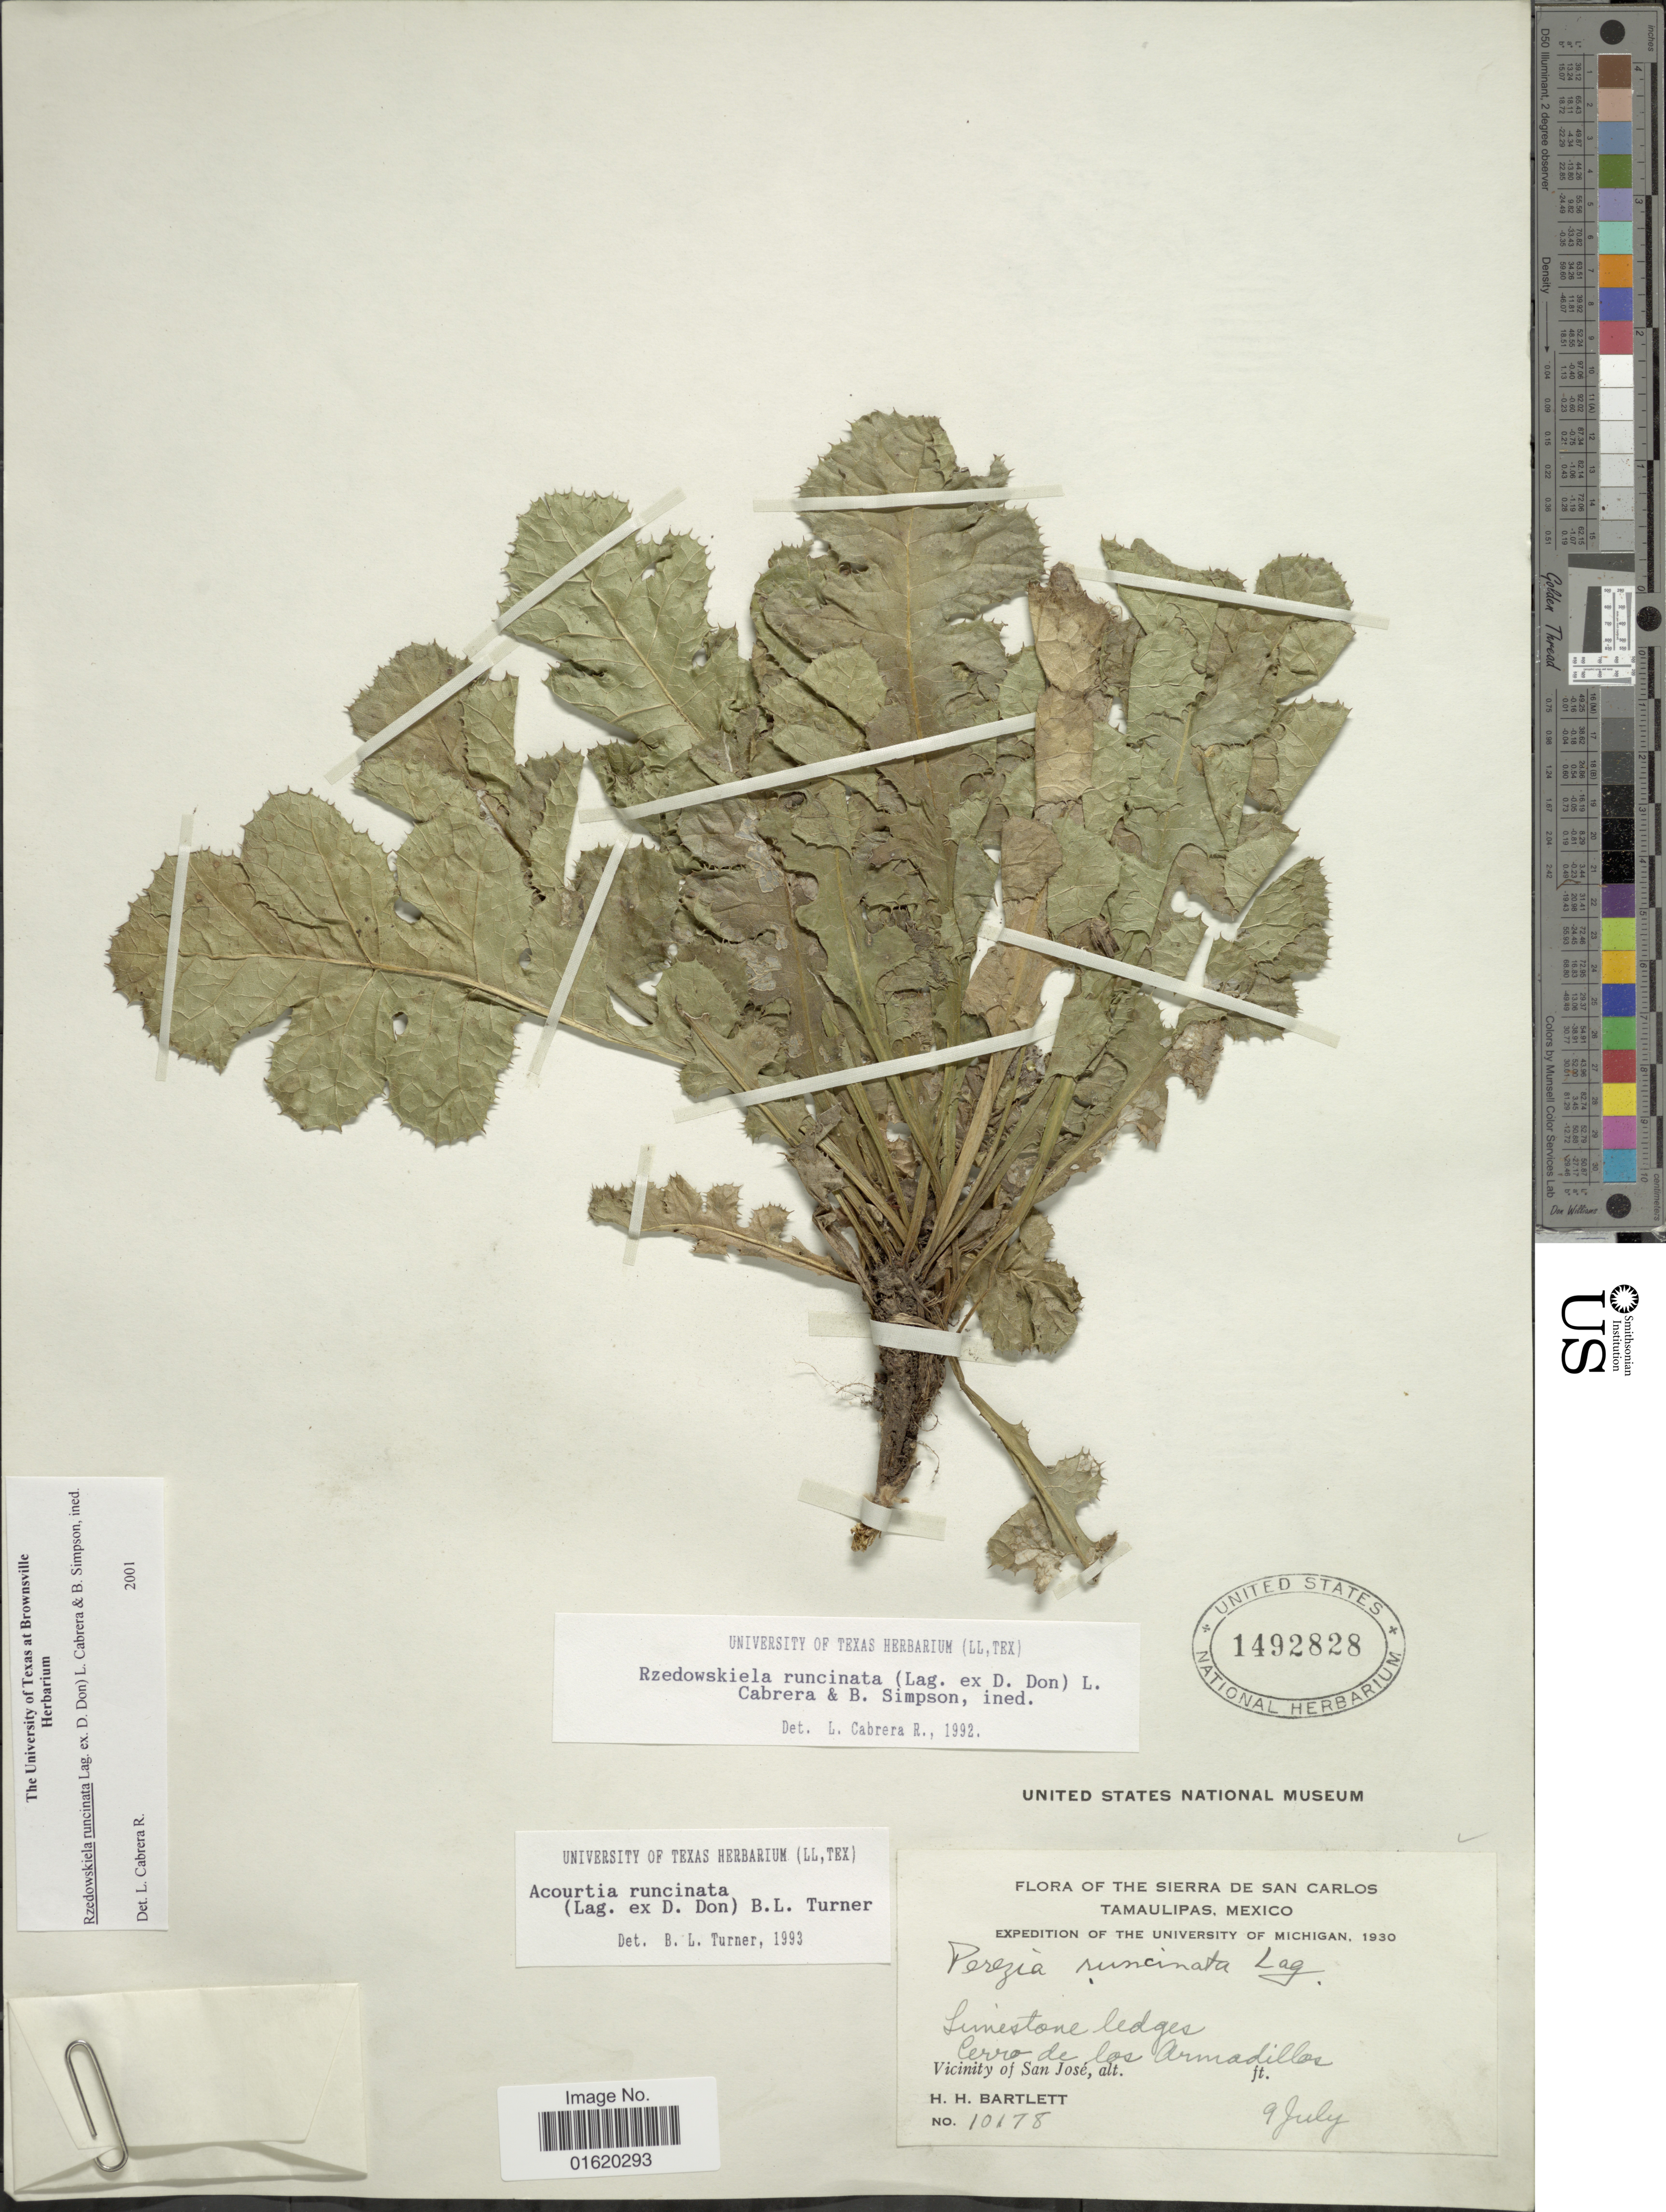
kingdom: Plantae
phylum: Tracheophyta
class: Magnoliopsida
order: Asterales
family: Asteraceae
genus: Acourtia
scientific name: Acourtia runcinata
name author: (D. Don) B.L. Turner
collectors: H. H. Bartlett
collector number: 10178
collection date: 1930-07-09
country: Mexico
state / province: Tamaulipas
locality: Sierra de San Carlos, limestone ledges, Cerro de los Armadillos, Vicinity of San José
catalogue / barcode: US 1492828